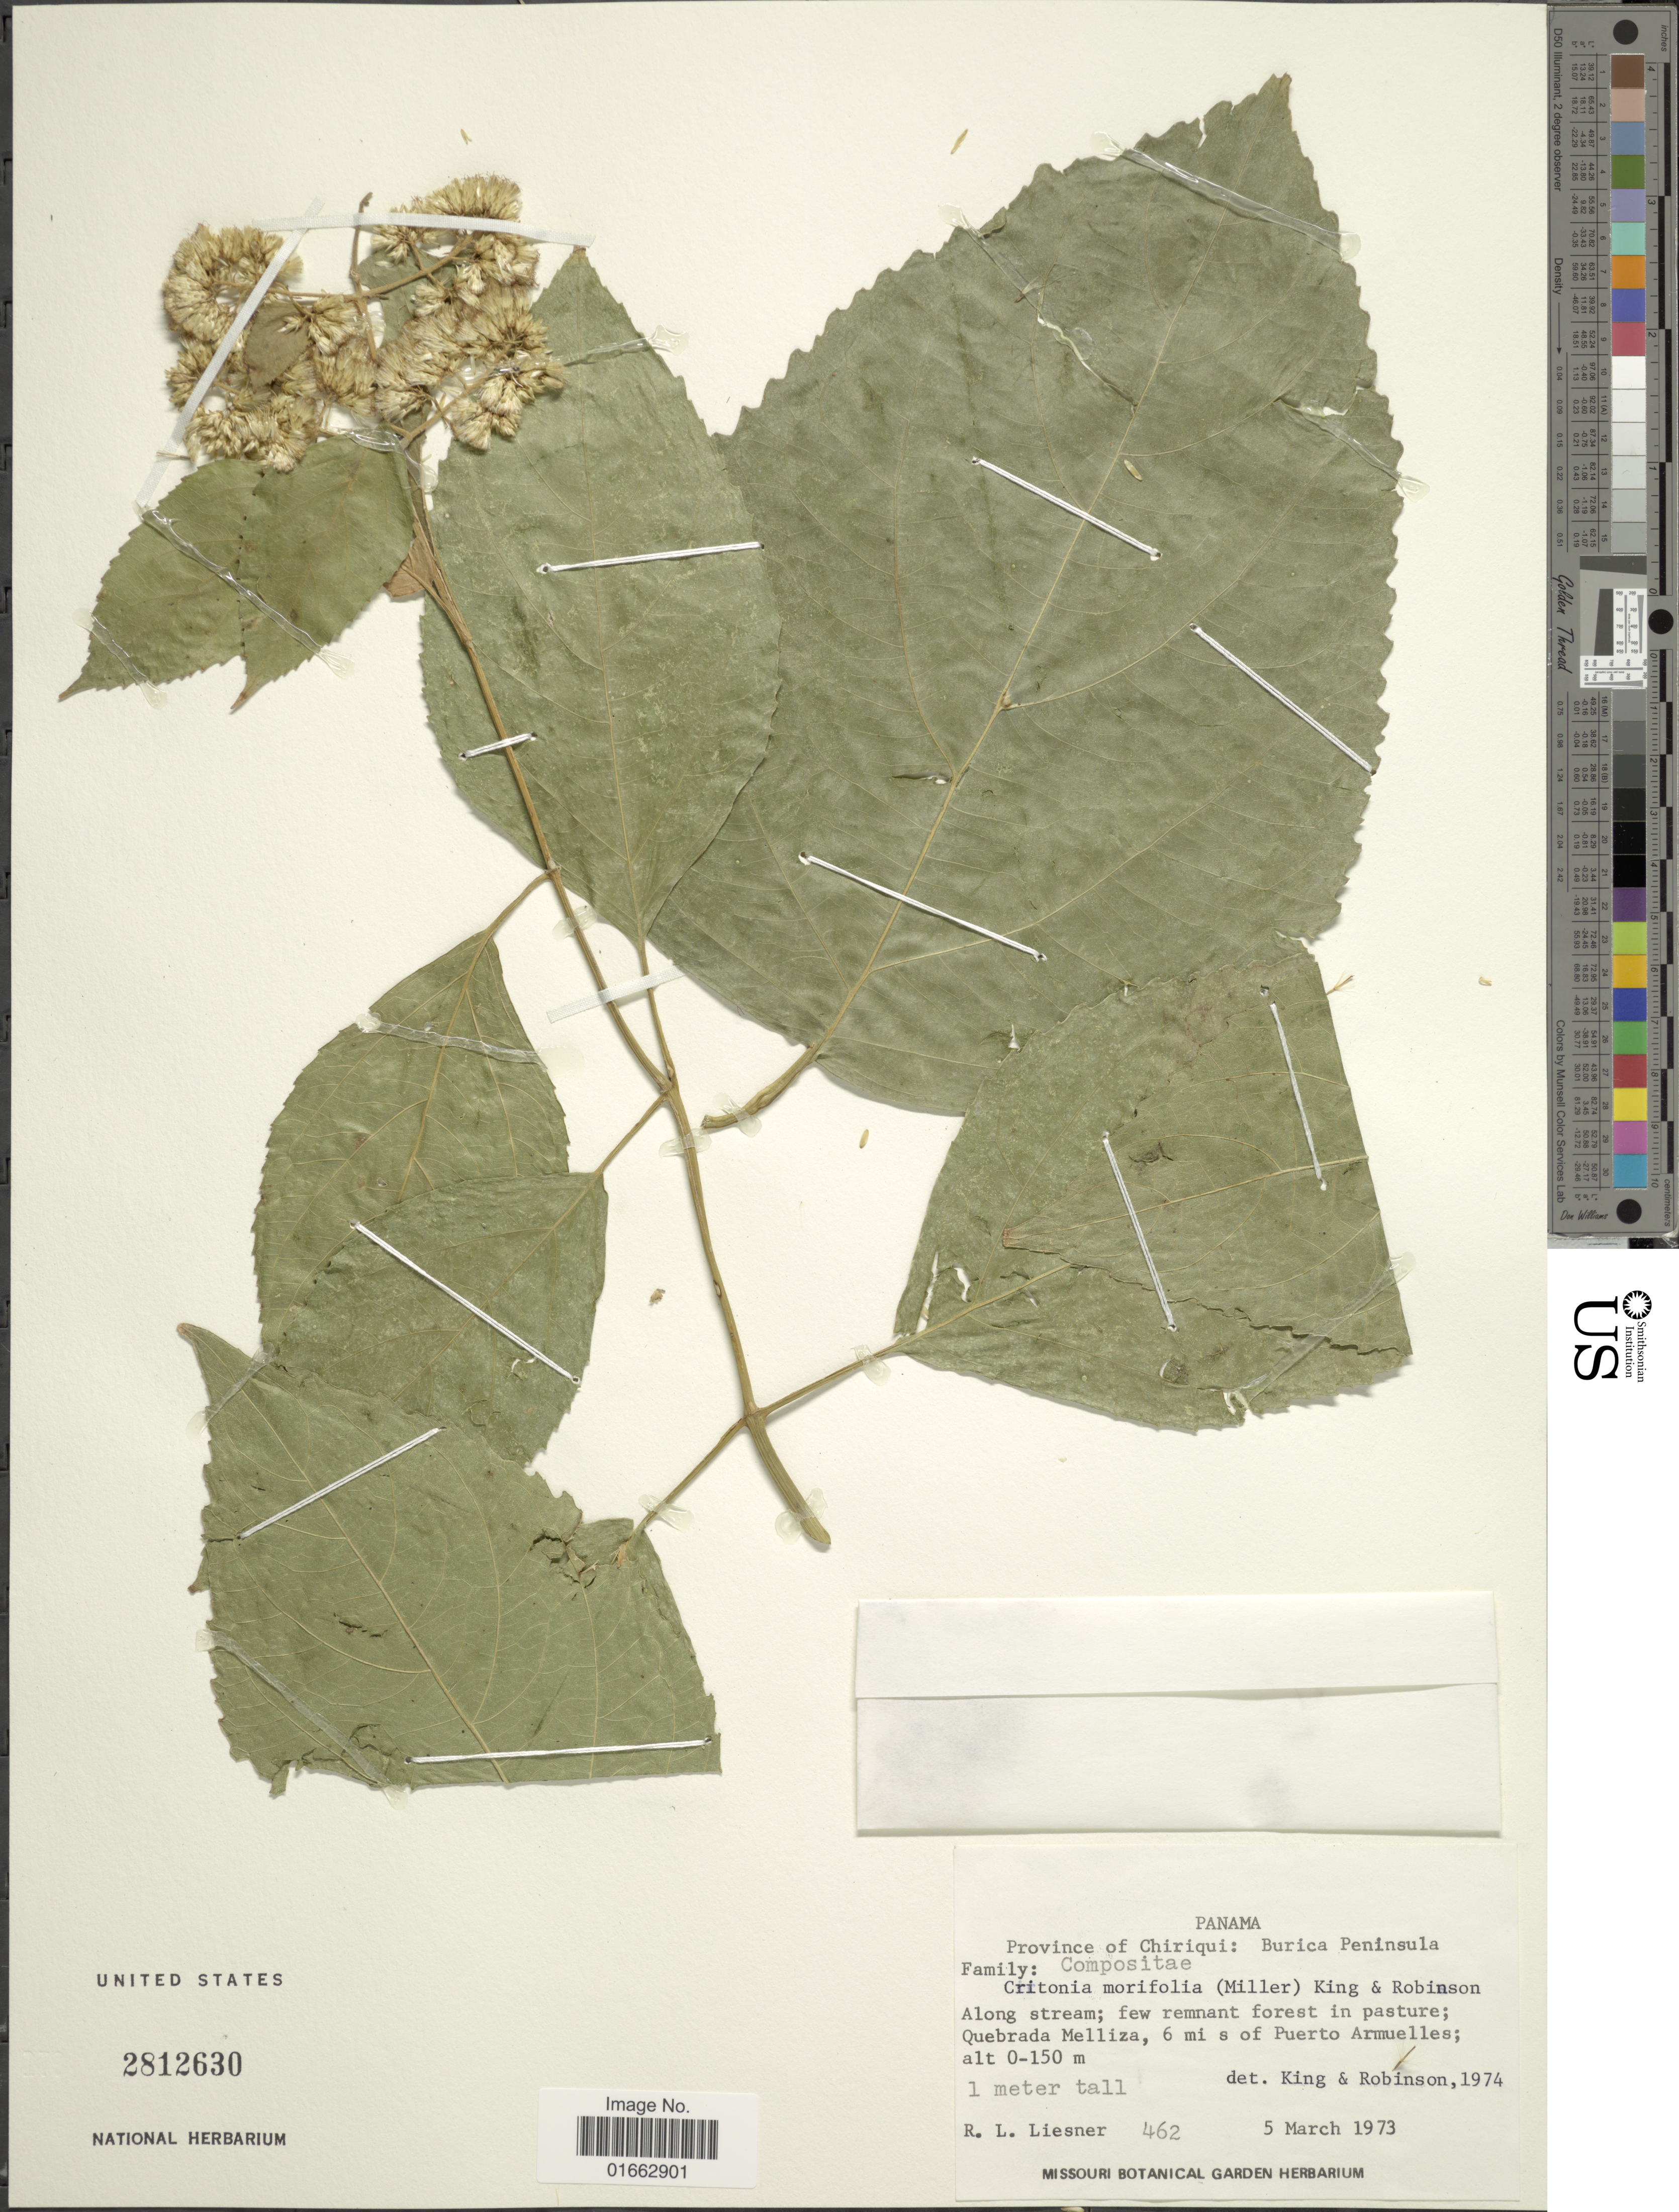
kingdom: Plantae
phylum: Tracheophyta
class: Magnoliopsida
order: Asterales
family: Asteraceae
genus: Critonia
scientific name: Critonia morifolia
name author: (Mill.) R.M. King & H. Rob.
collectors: R. L. Liesner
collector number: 462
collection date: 1973-03-05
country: Panama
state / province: Chiriqui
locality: Burica Peninsula, Along stream, few remnant forest in pasture; Quebrada Melliza, 6 mi s of Puerto Armuelles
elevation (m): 0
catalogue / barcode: US 2812630